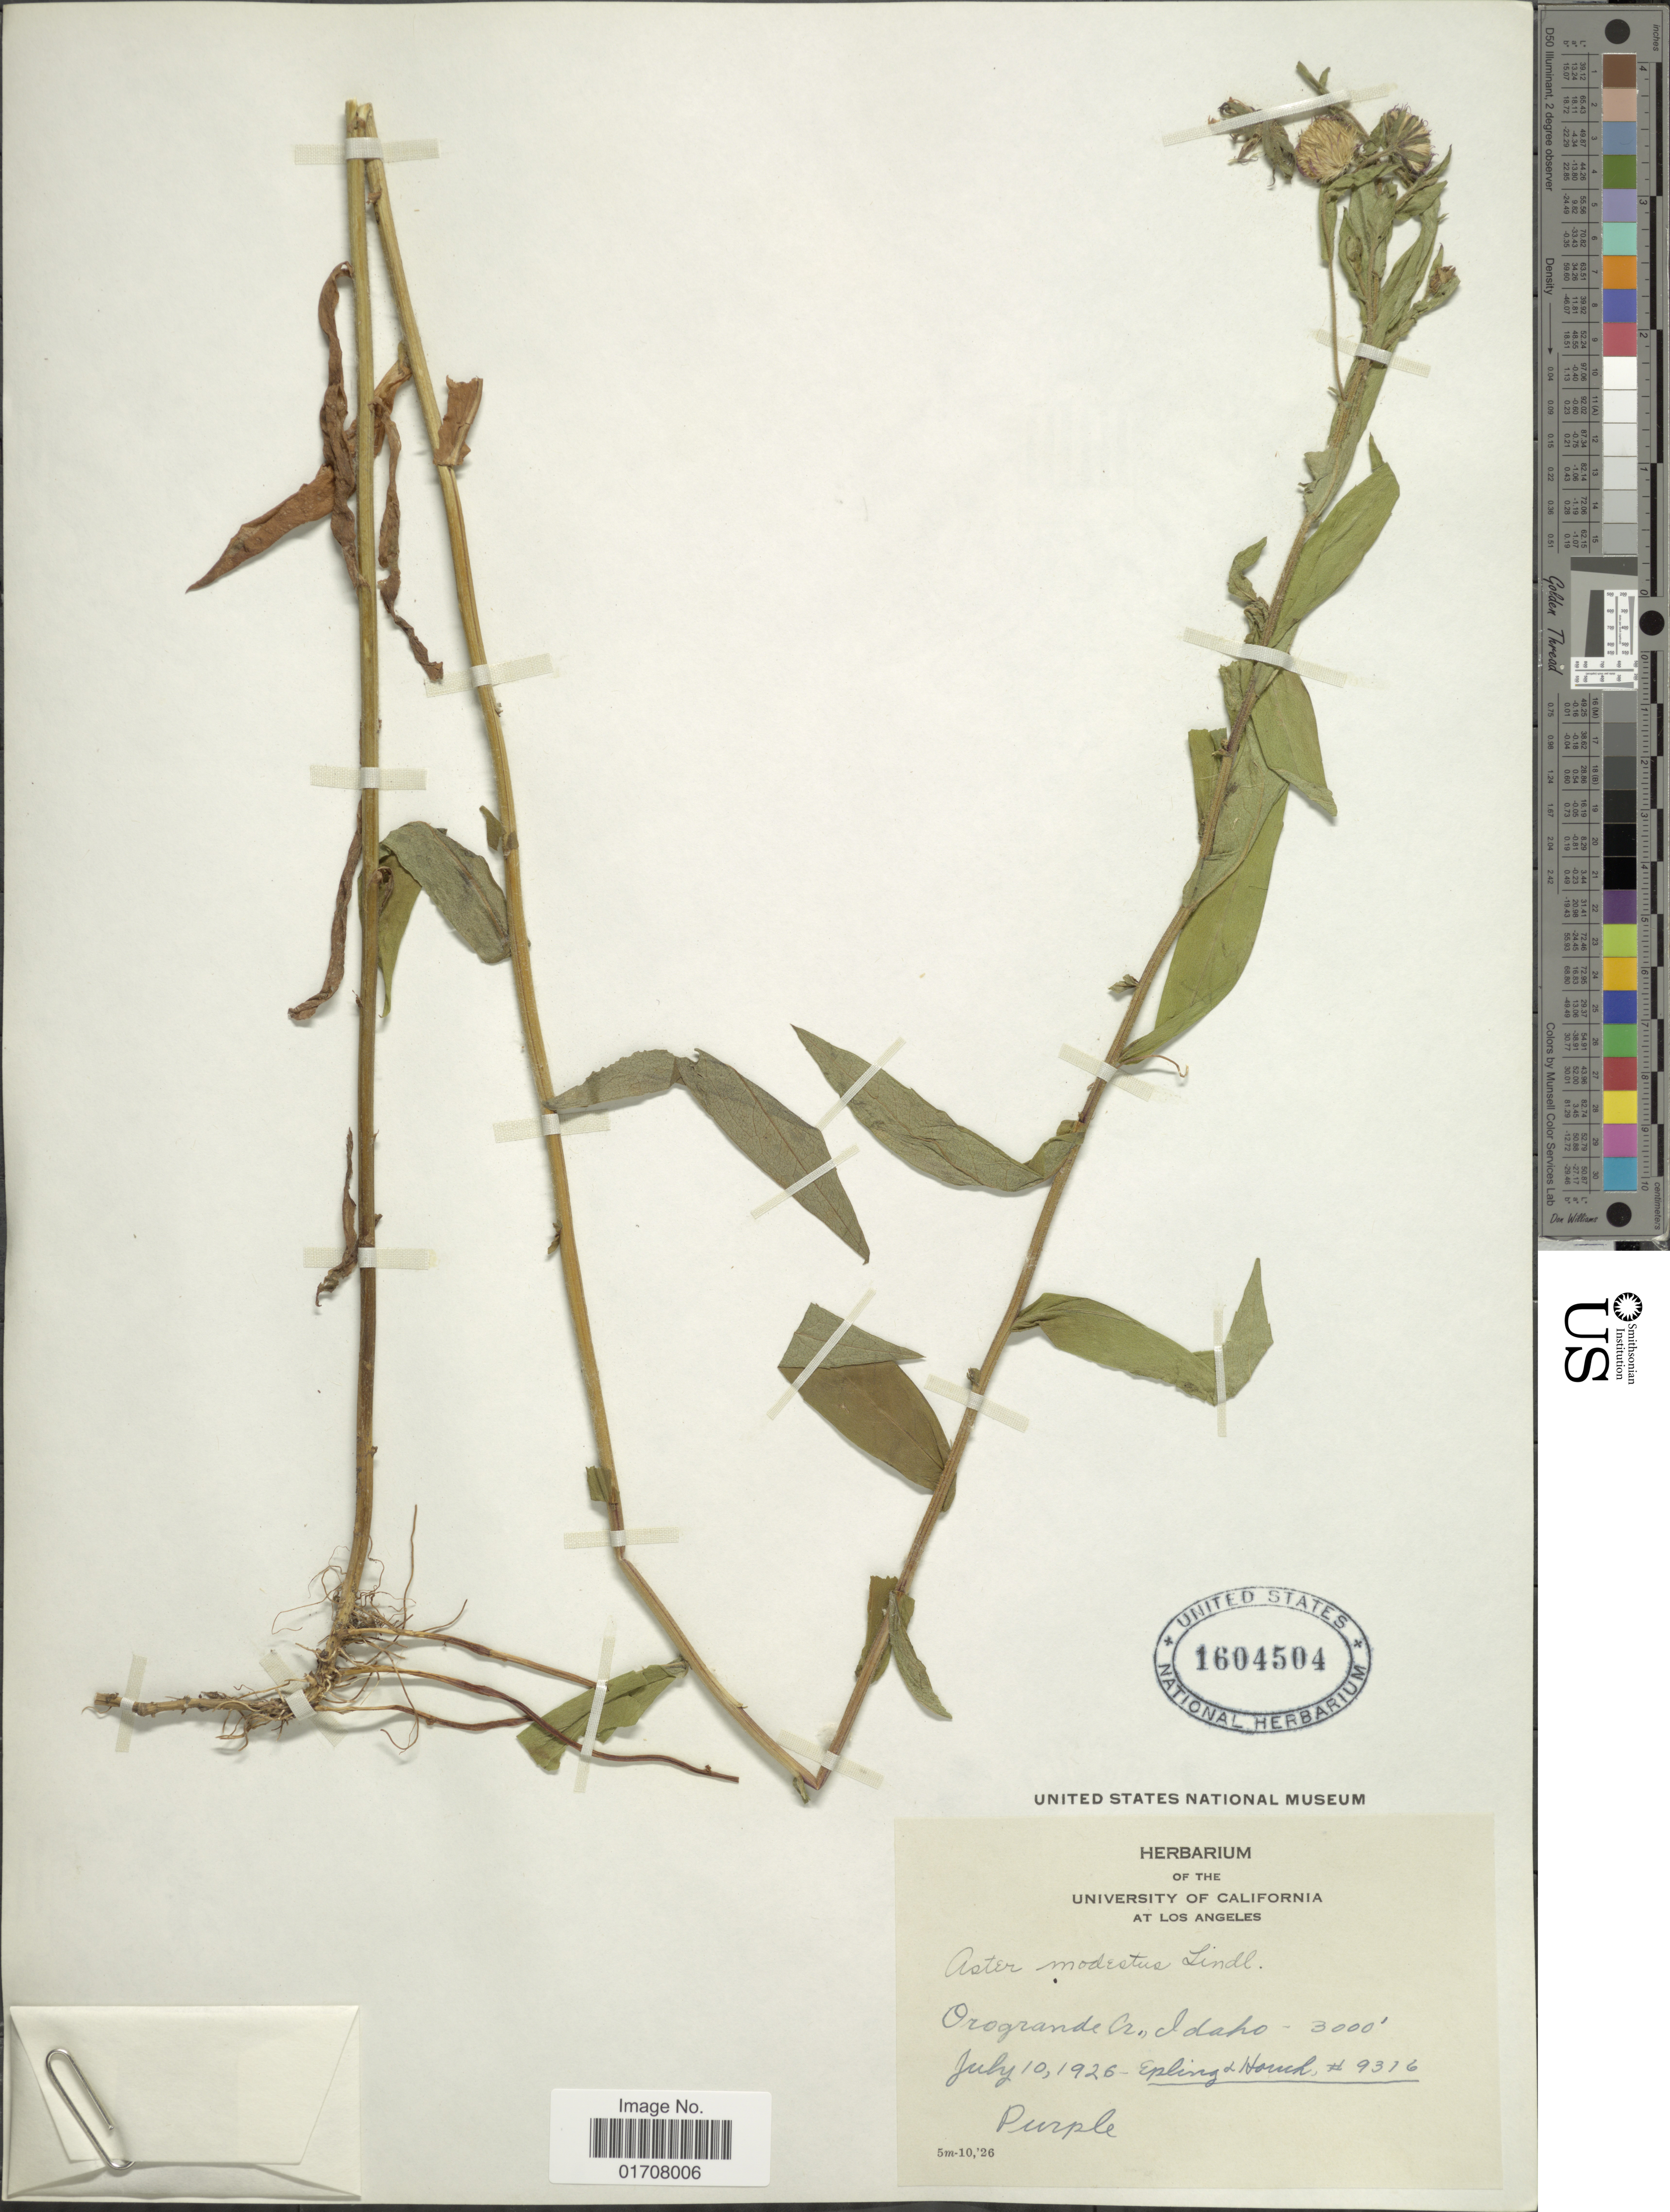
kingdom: Plantae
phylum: Tracheophyta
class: Magnoliopsida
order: Asterales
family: Asteraceae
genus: Canadanthus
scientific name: Canadanthus modestus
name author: (Lindl.) G.L. Nesom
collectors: -- Epling & -. Hauch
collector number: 9316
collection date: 1926-07-10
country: United States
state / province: Idaho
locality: Orogrande Cr.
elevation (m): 914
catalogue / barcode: US 1604504